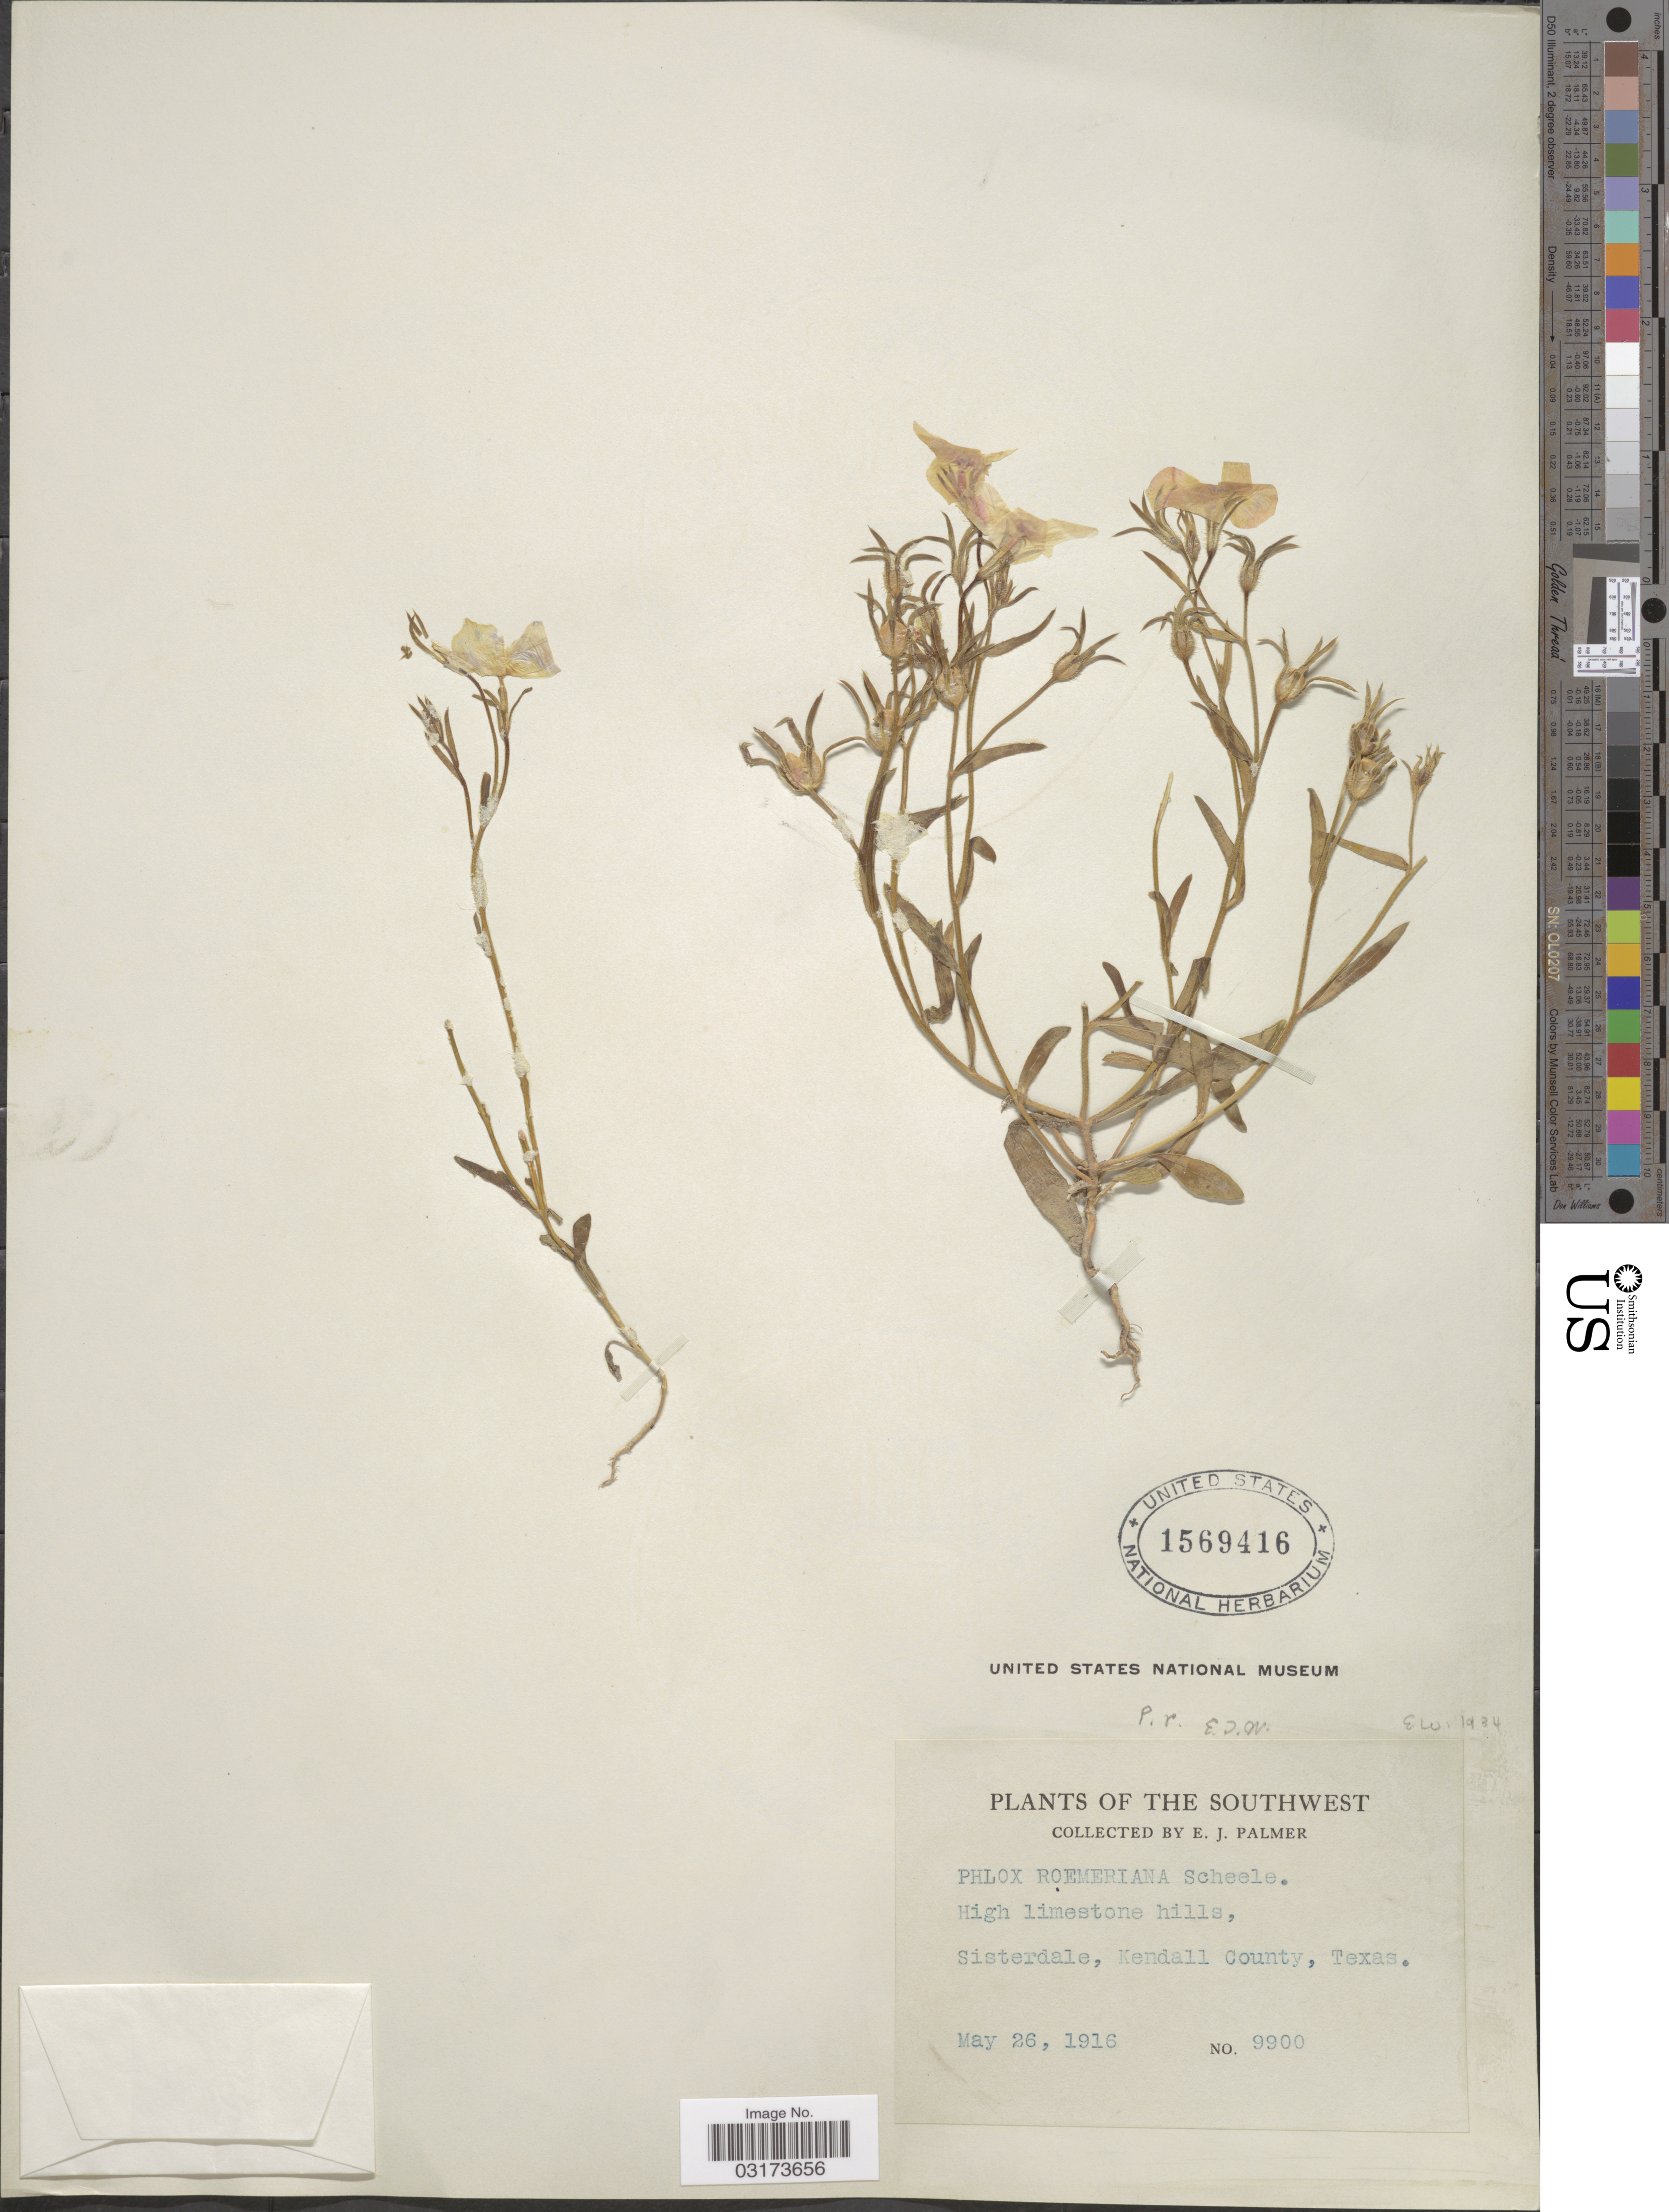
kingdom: Plantae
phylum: Tracheophyta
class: Magnoliopsida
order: Ericales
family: Polemoniaceae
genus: Phlox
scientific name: Phlox roemeriana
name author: Scheele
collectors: E. J. Palmer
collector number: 9900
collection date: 1916-05-26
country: United States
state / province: Texas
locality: Southwest. Sisterdale, Kendall County.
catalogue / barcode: US 1569416